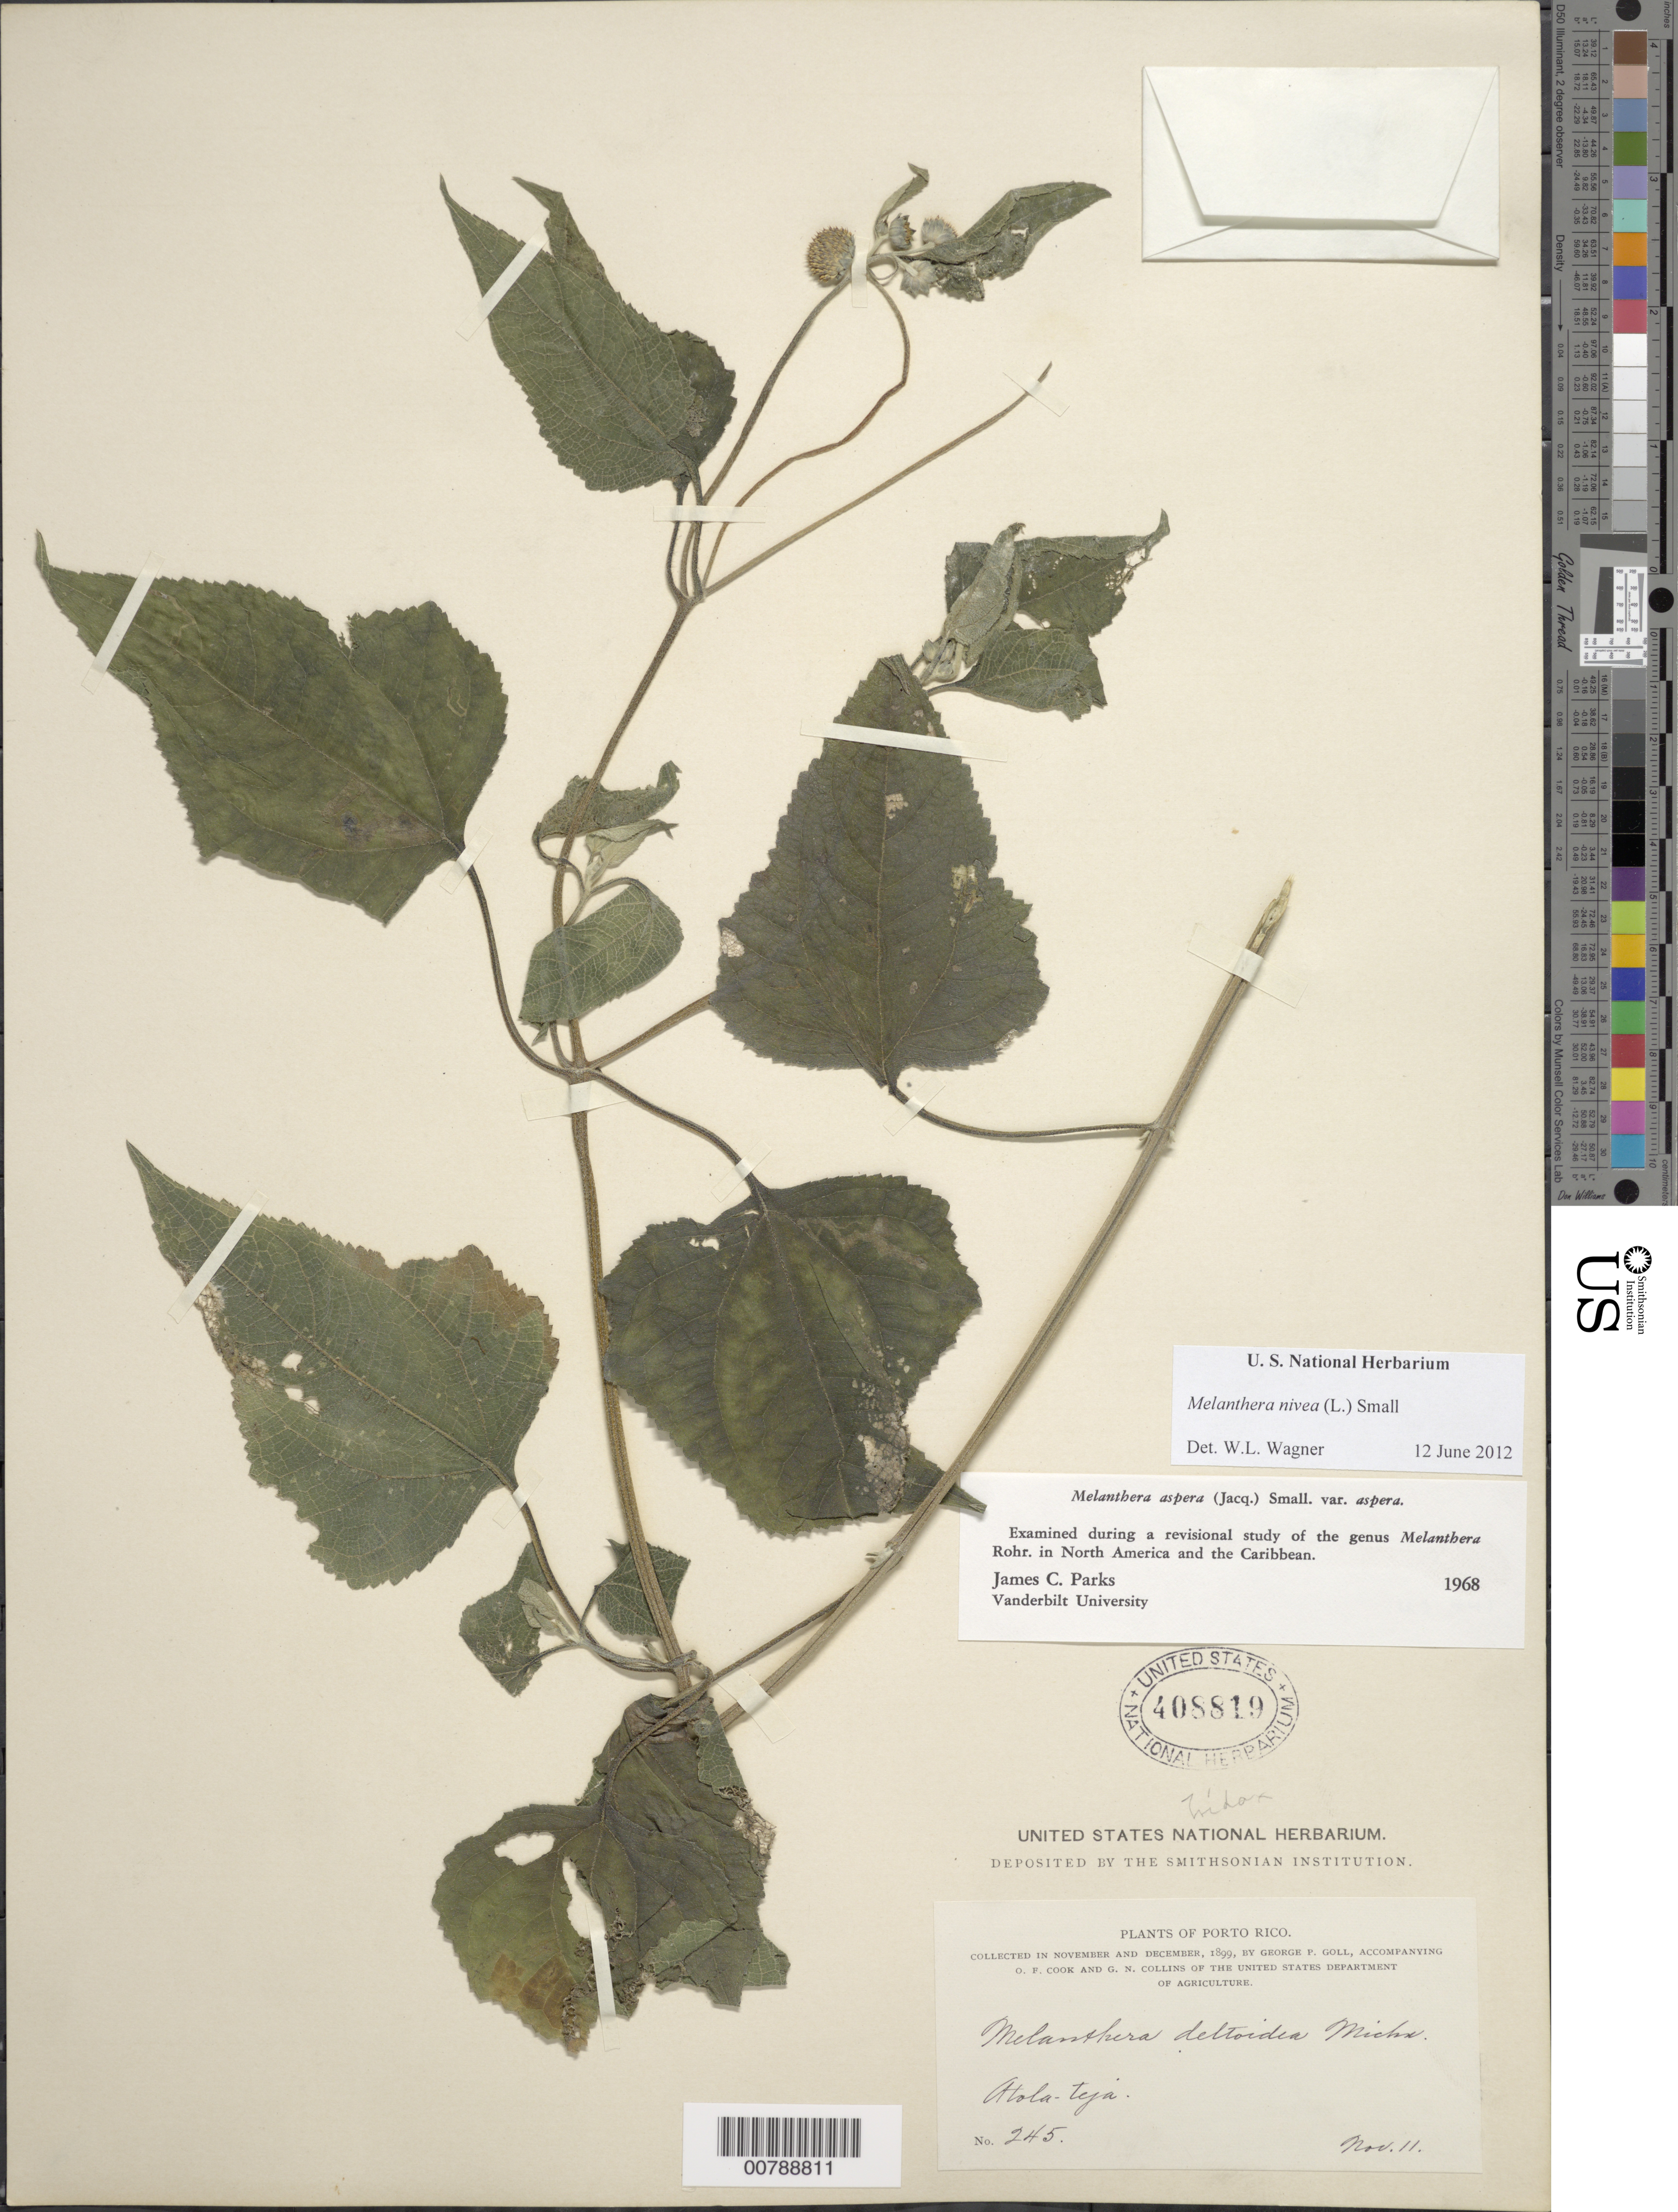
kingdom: Plantae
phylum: Tracheophyta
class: Magnoliopsida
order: Asterales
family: Asteraceae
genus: Melanthera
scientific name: Melanthera nivea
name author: (L.) Small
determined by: Parks, J. C.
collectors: G. Goll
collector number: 245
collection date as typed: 11 Nov 1899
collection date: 1899-11-11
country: Puerto Rico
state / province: Bayamón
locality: Hato Tejas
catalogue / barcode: US 408819